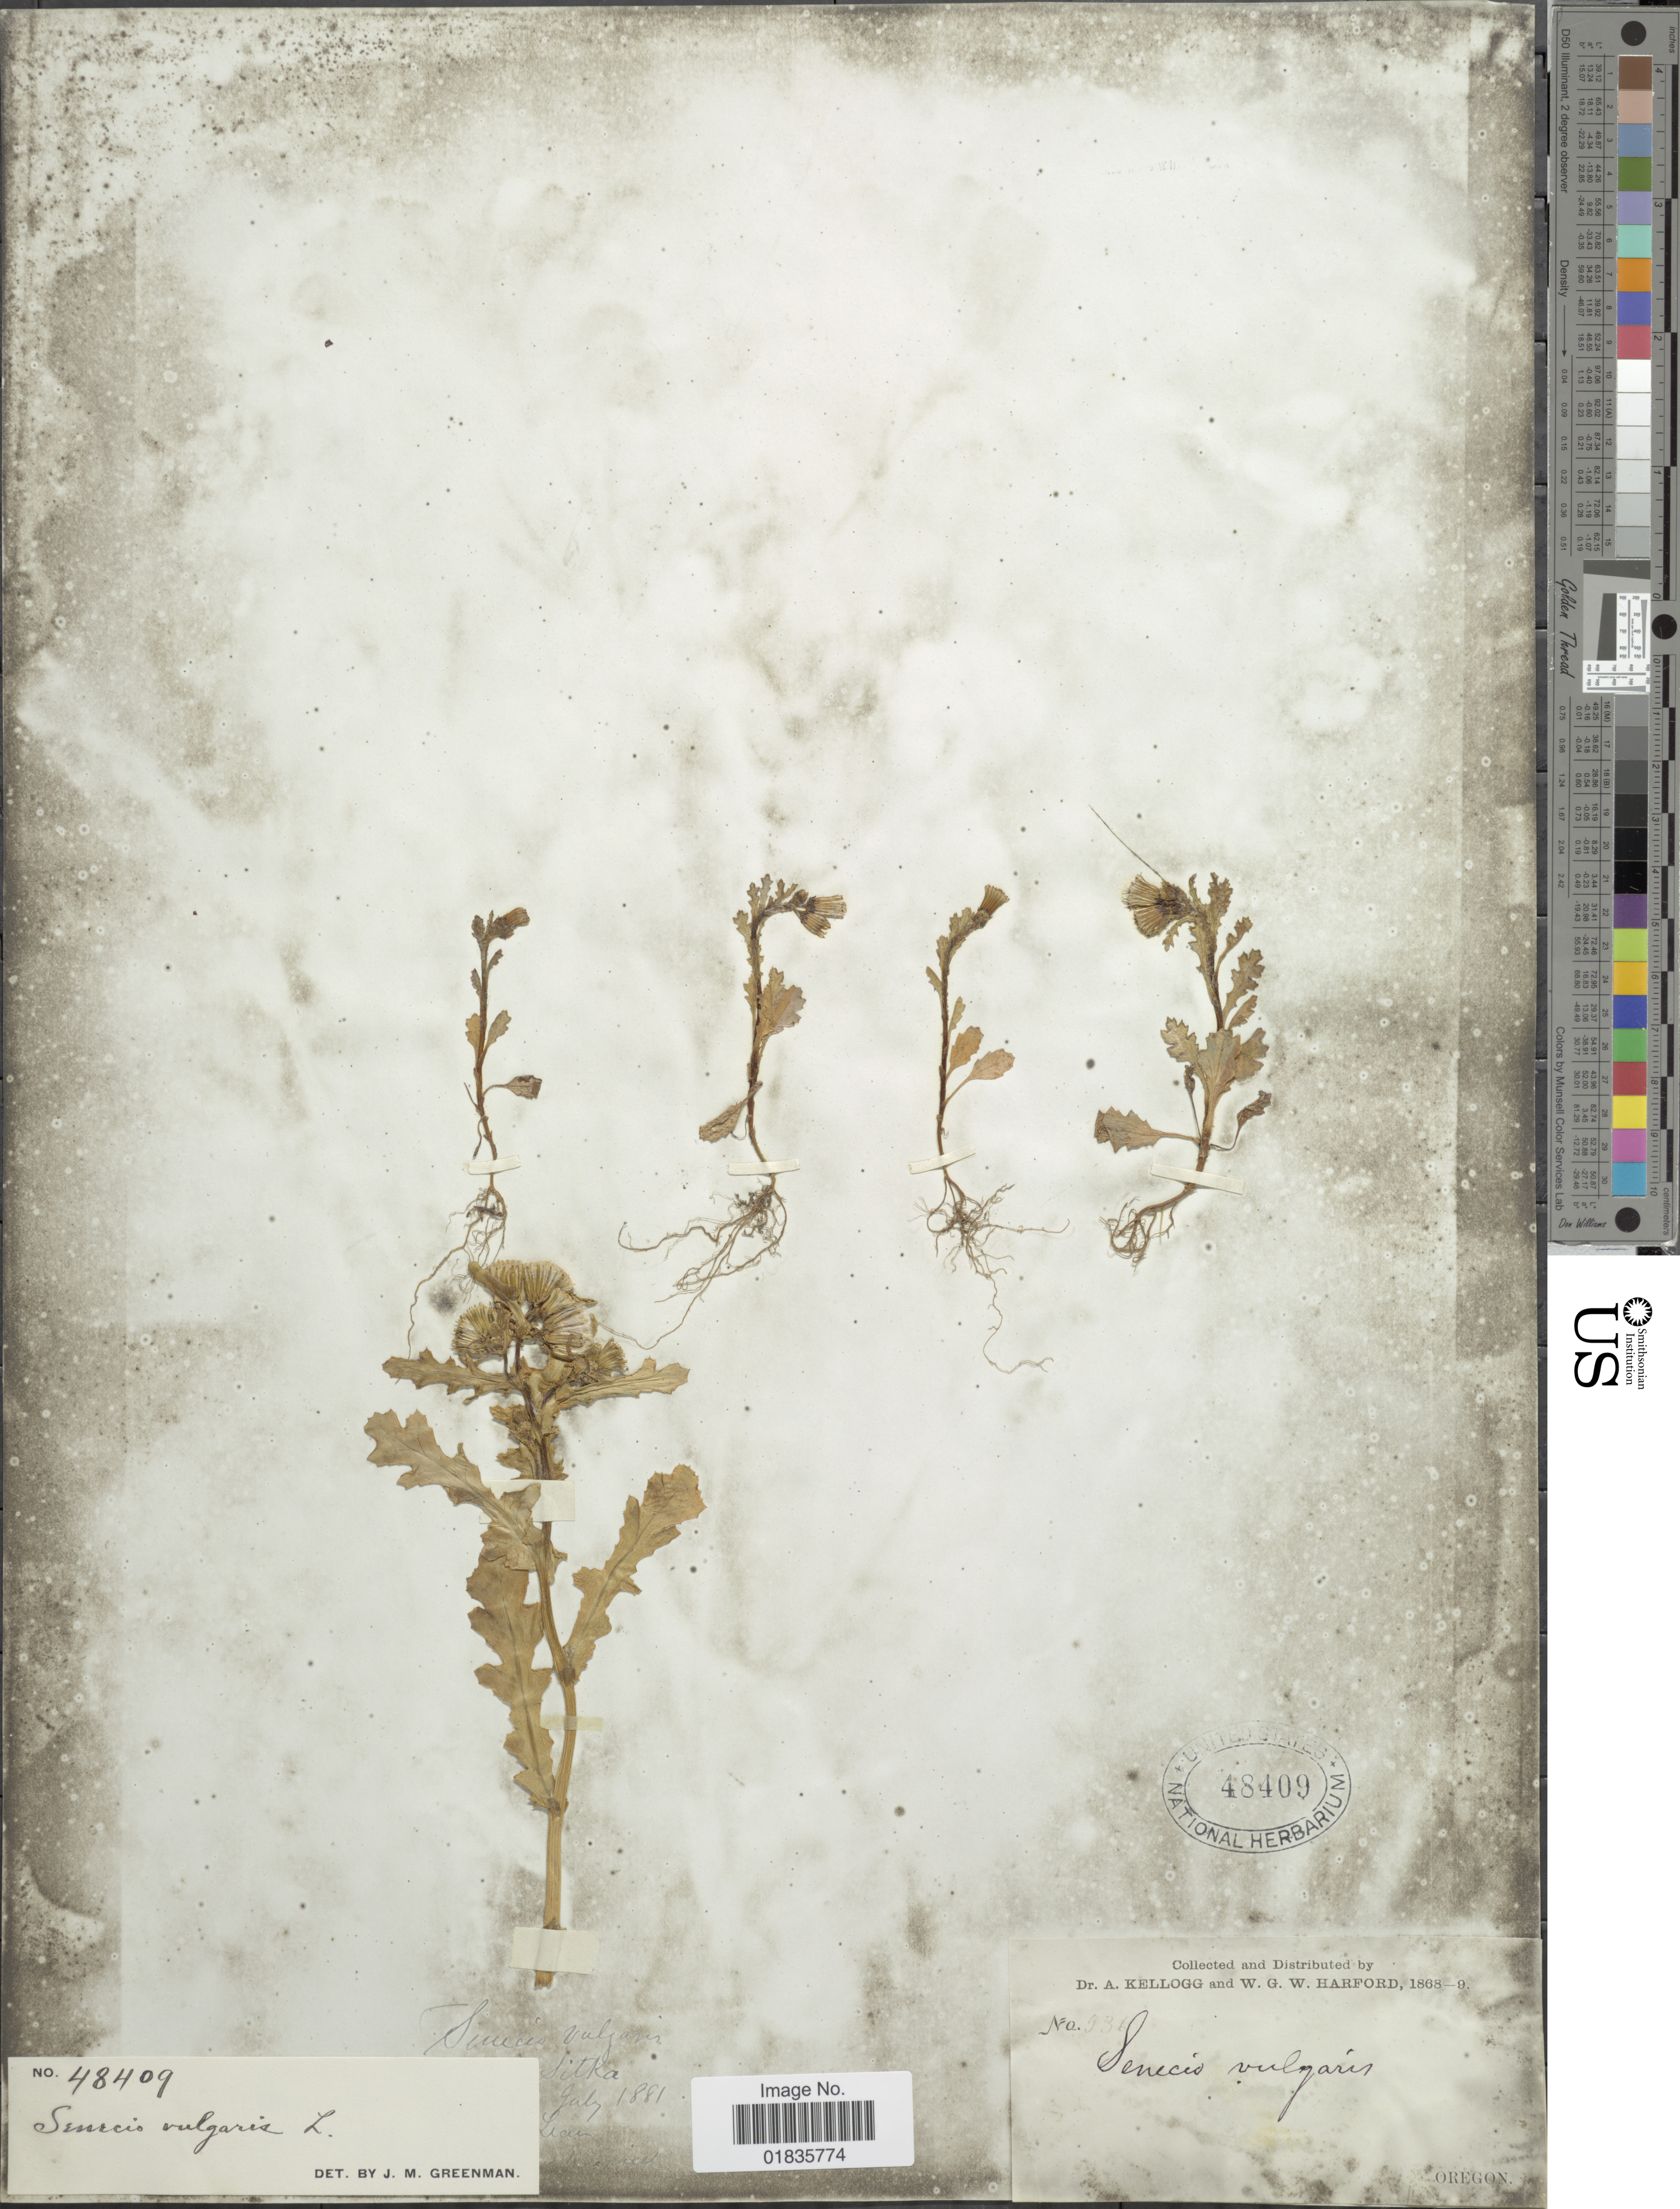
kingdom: Plantae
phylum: Tracheophyta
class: Magnoliopsida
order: Asterales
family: Asteraceae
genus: Senecio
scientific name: Senecio vulgaris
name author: L.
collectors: A. Kellogg & W. G. W. Harford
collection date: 1868/1869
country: United States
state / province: Oregon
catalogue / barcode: US 48409